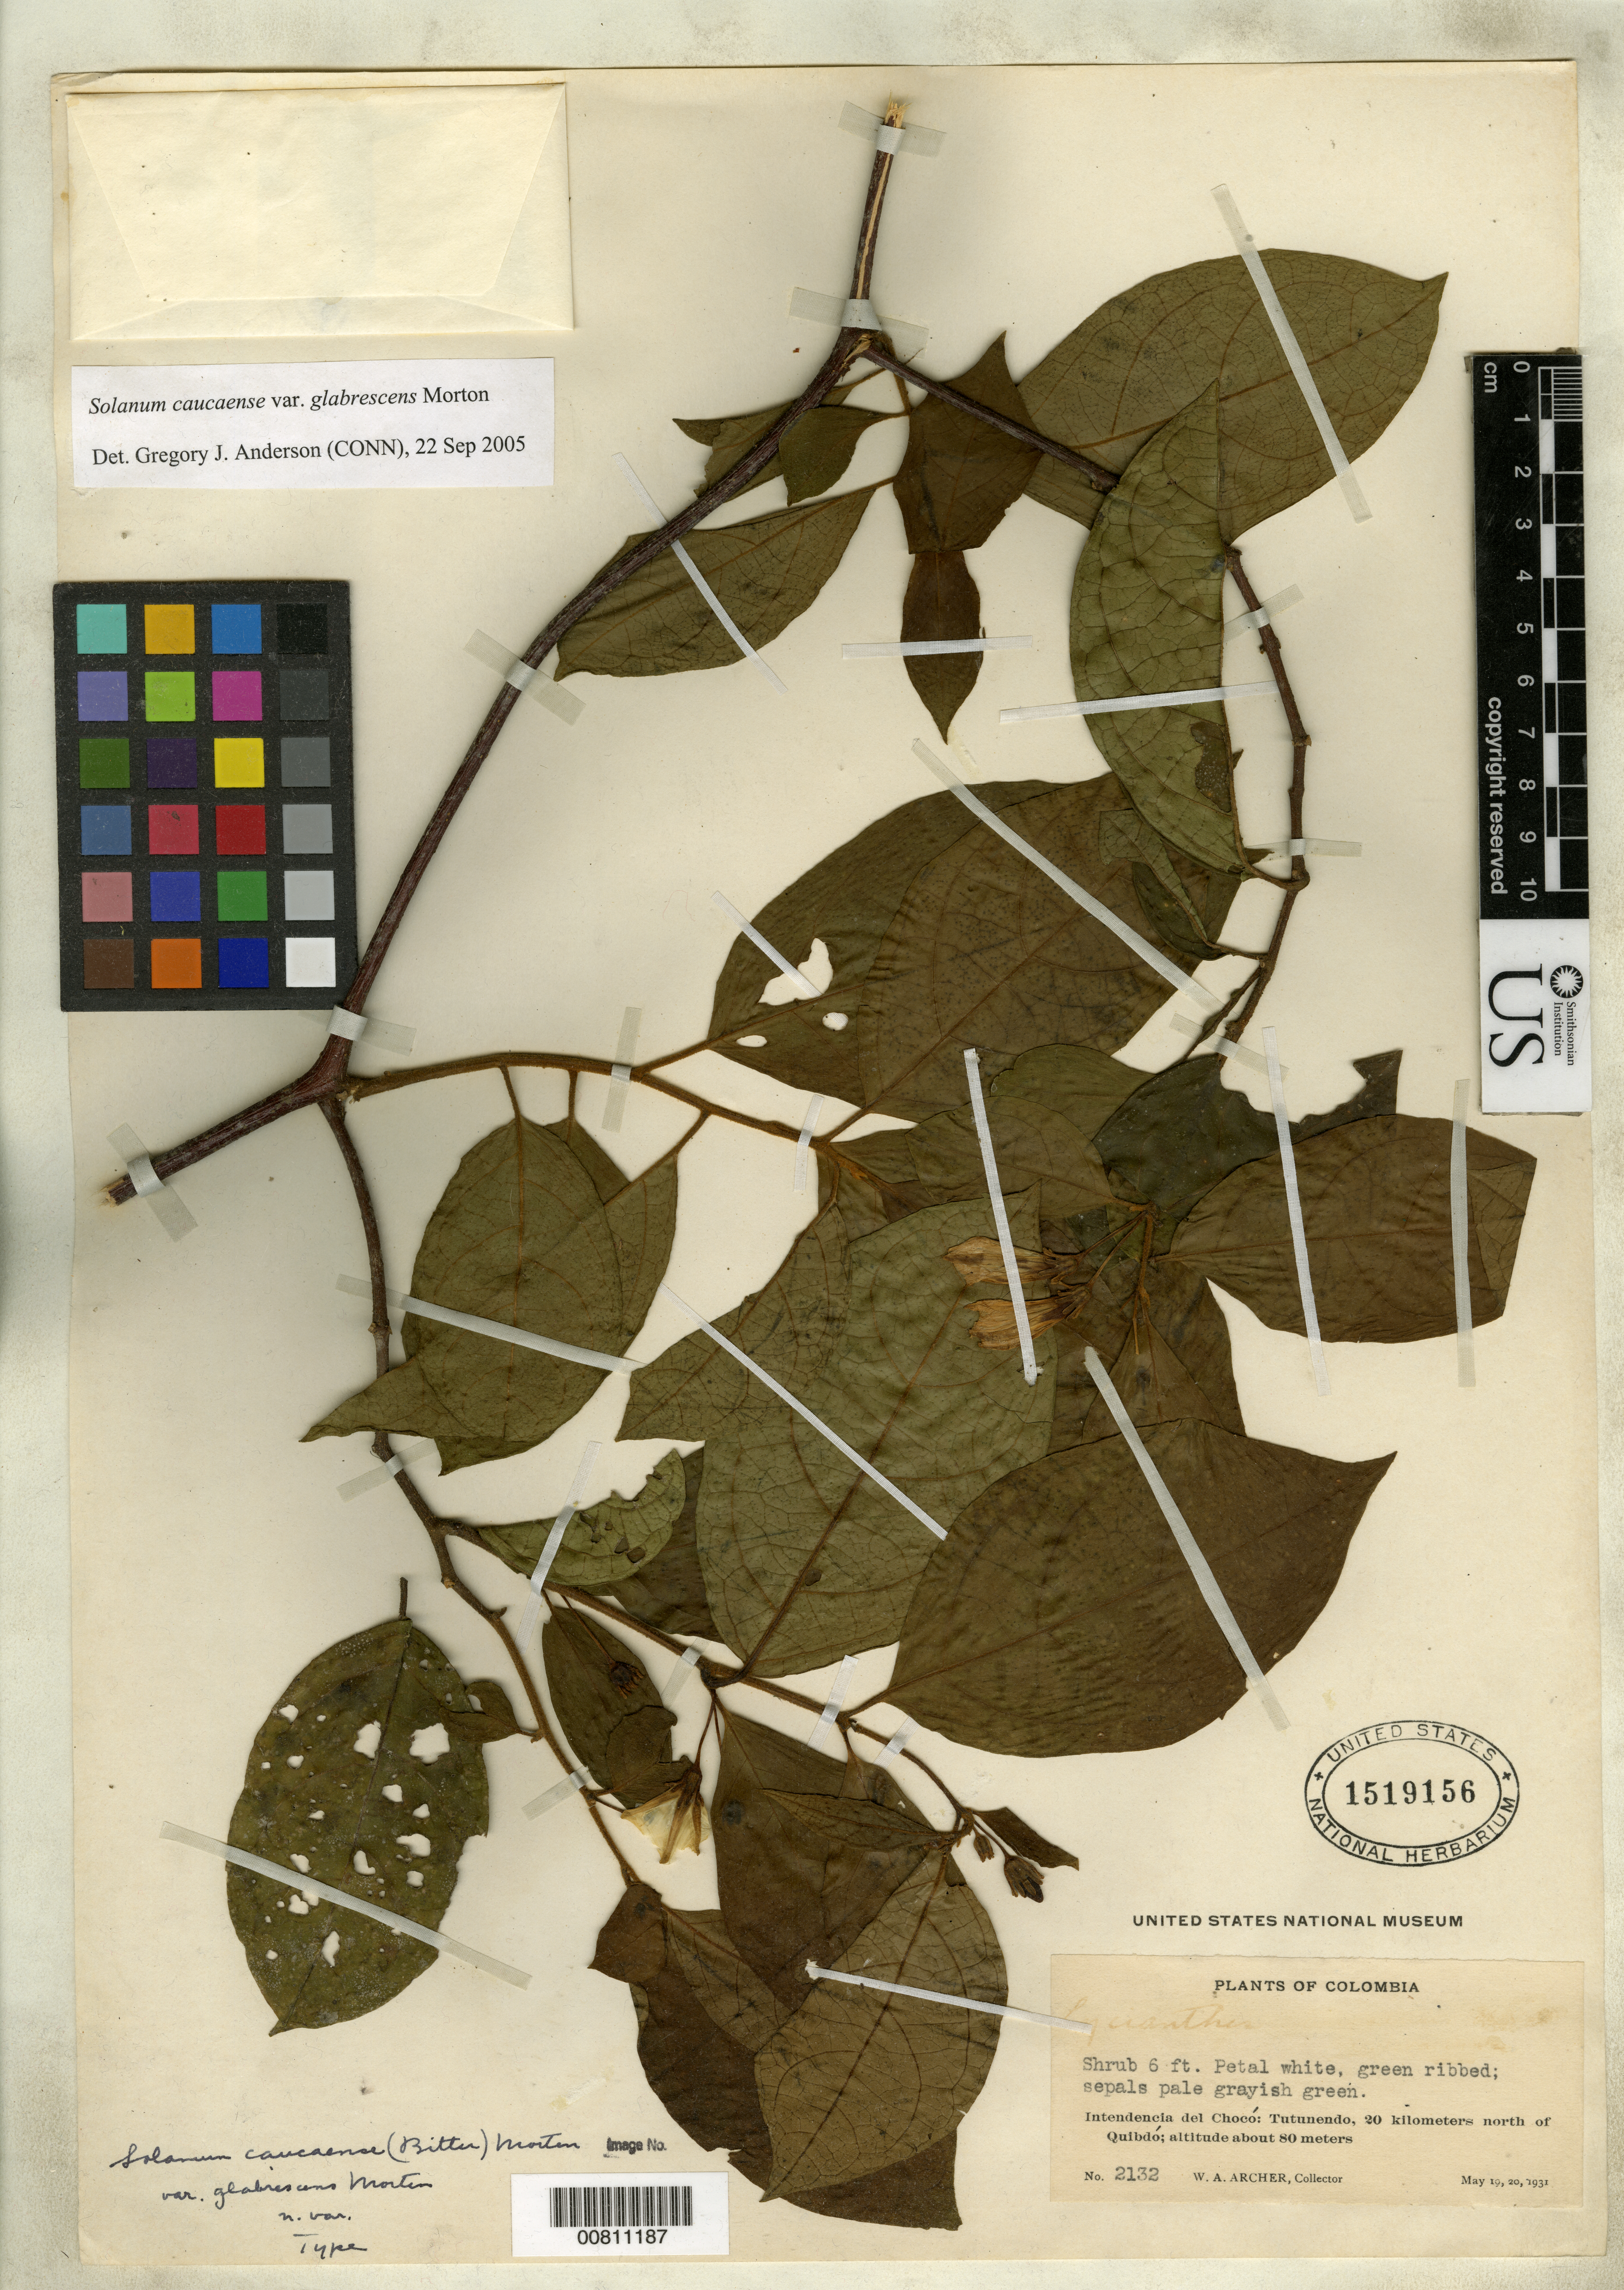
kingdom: Plantae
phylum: Tracheophyta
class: Magnoliopsida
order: Solanales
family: Solanaceae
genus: Solanum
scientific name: Solanum caucaense var. glabrescens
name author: C.V. Morton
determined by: Anderson, G. J., (CONN)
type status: Holotype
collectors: W. A. Archer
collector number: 2132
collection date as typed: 19 May 1931 to 20 May 1931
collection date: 1931-05-19/1931-05-20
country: Colombia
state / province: Chocó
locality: TutUnendo.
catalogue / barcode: US 1519156